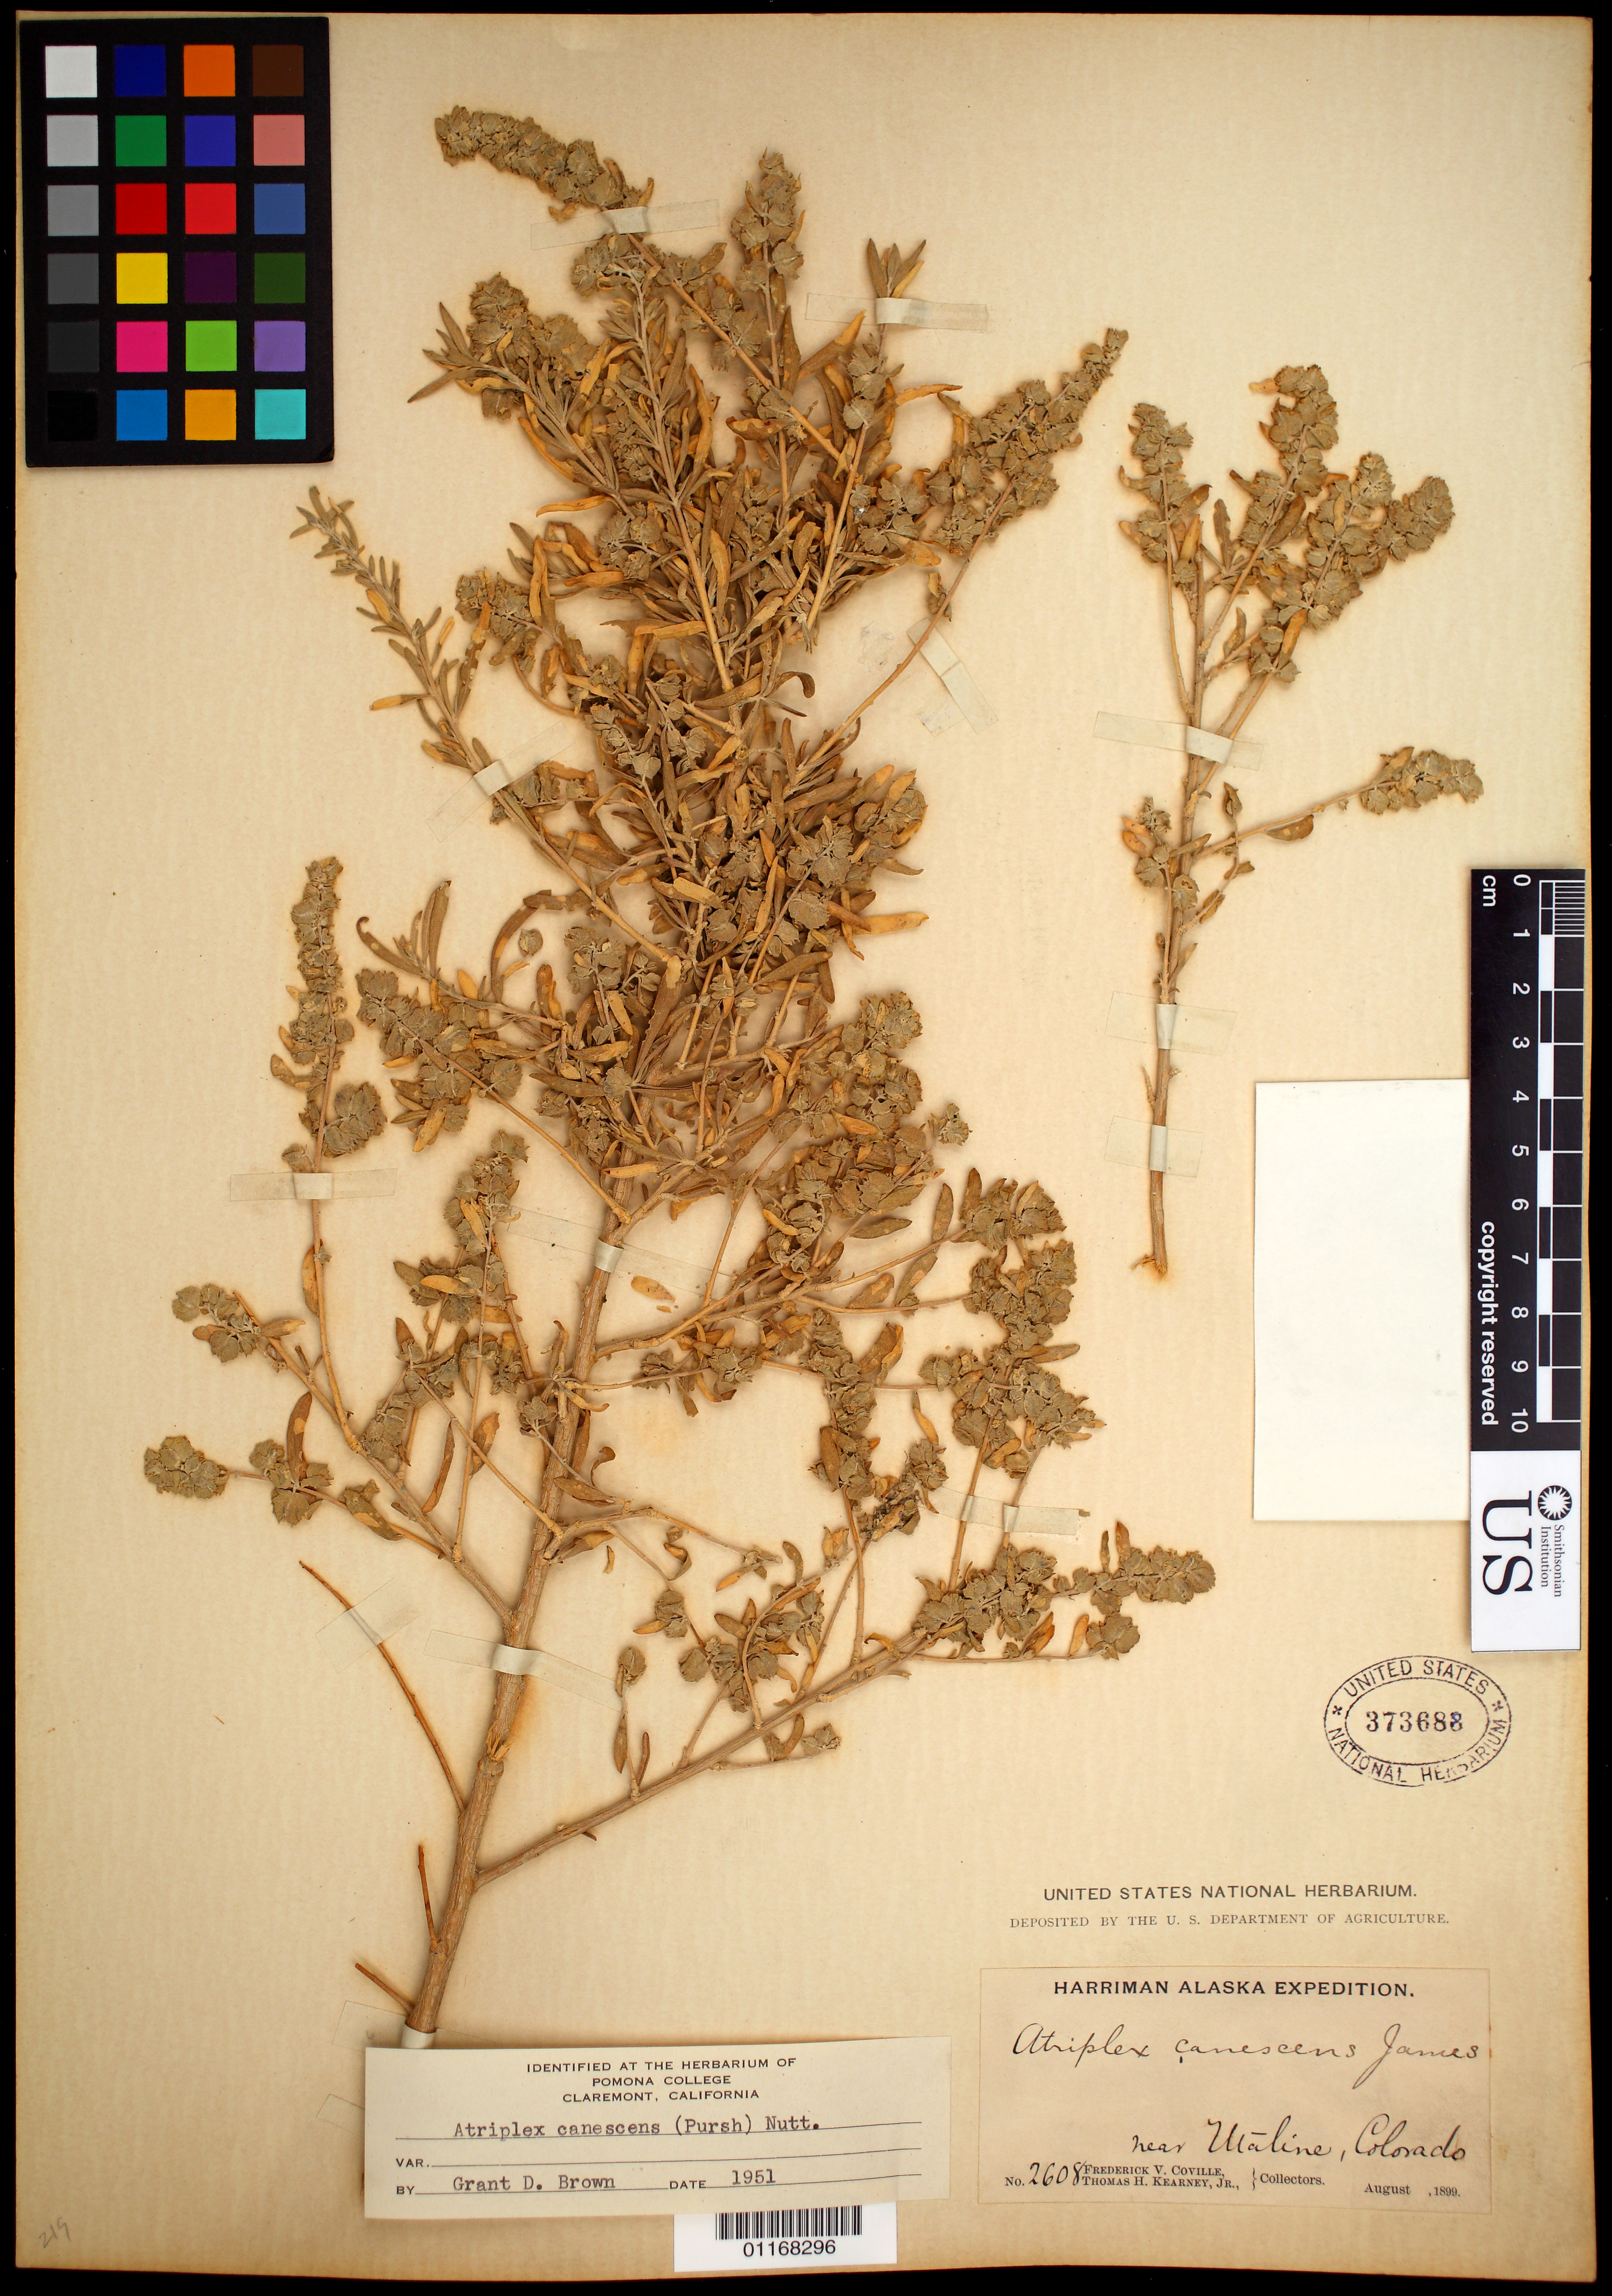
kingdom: Plantae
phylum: Tracheophyta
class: Magnoliopsida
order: Caryophyllales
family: Amaranthaceae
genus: Atriplex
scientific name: Atriplex canescens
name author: (Pursh) Nutt.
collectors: F. V. Coville & T. H. Kearney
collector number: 2608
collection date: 1899-08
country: United States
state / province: Colorado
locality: Near Utaline.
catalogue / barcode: US 373688